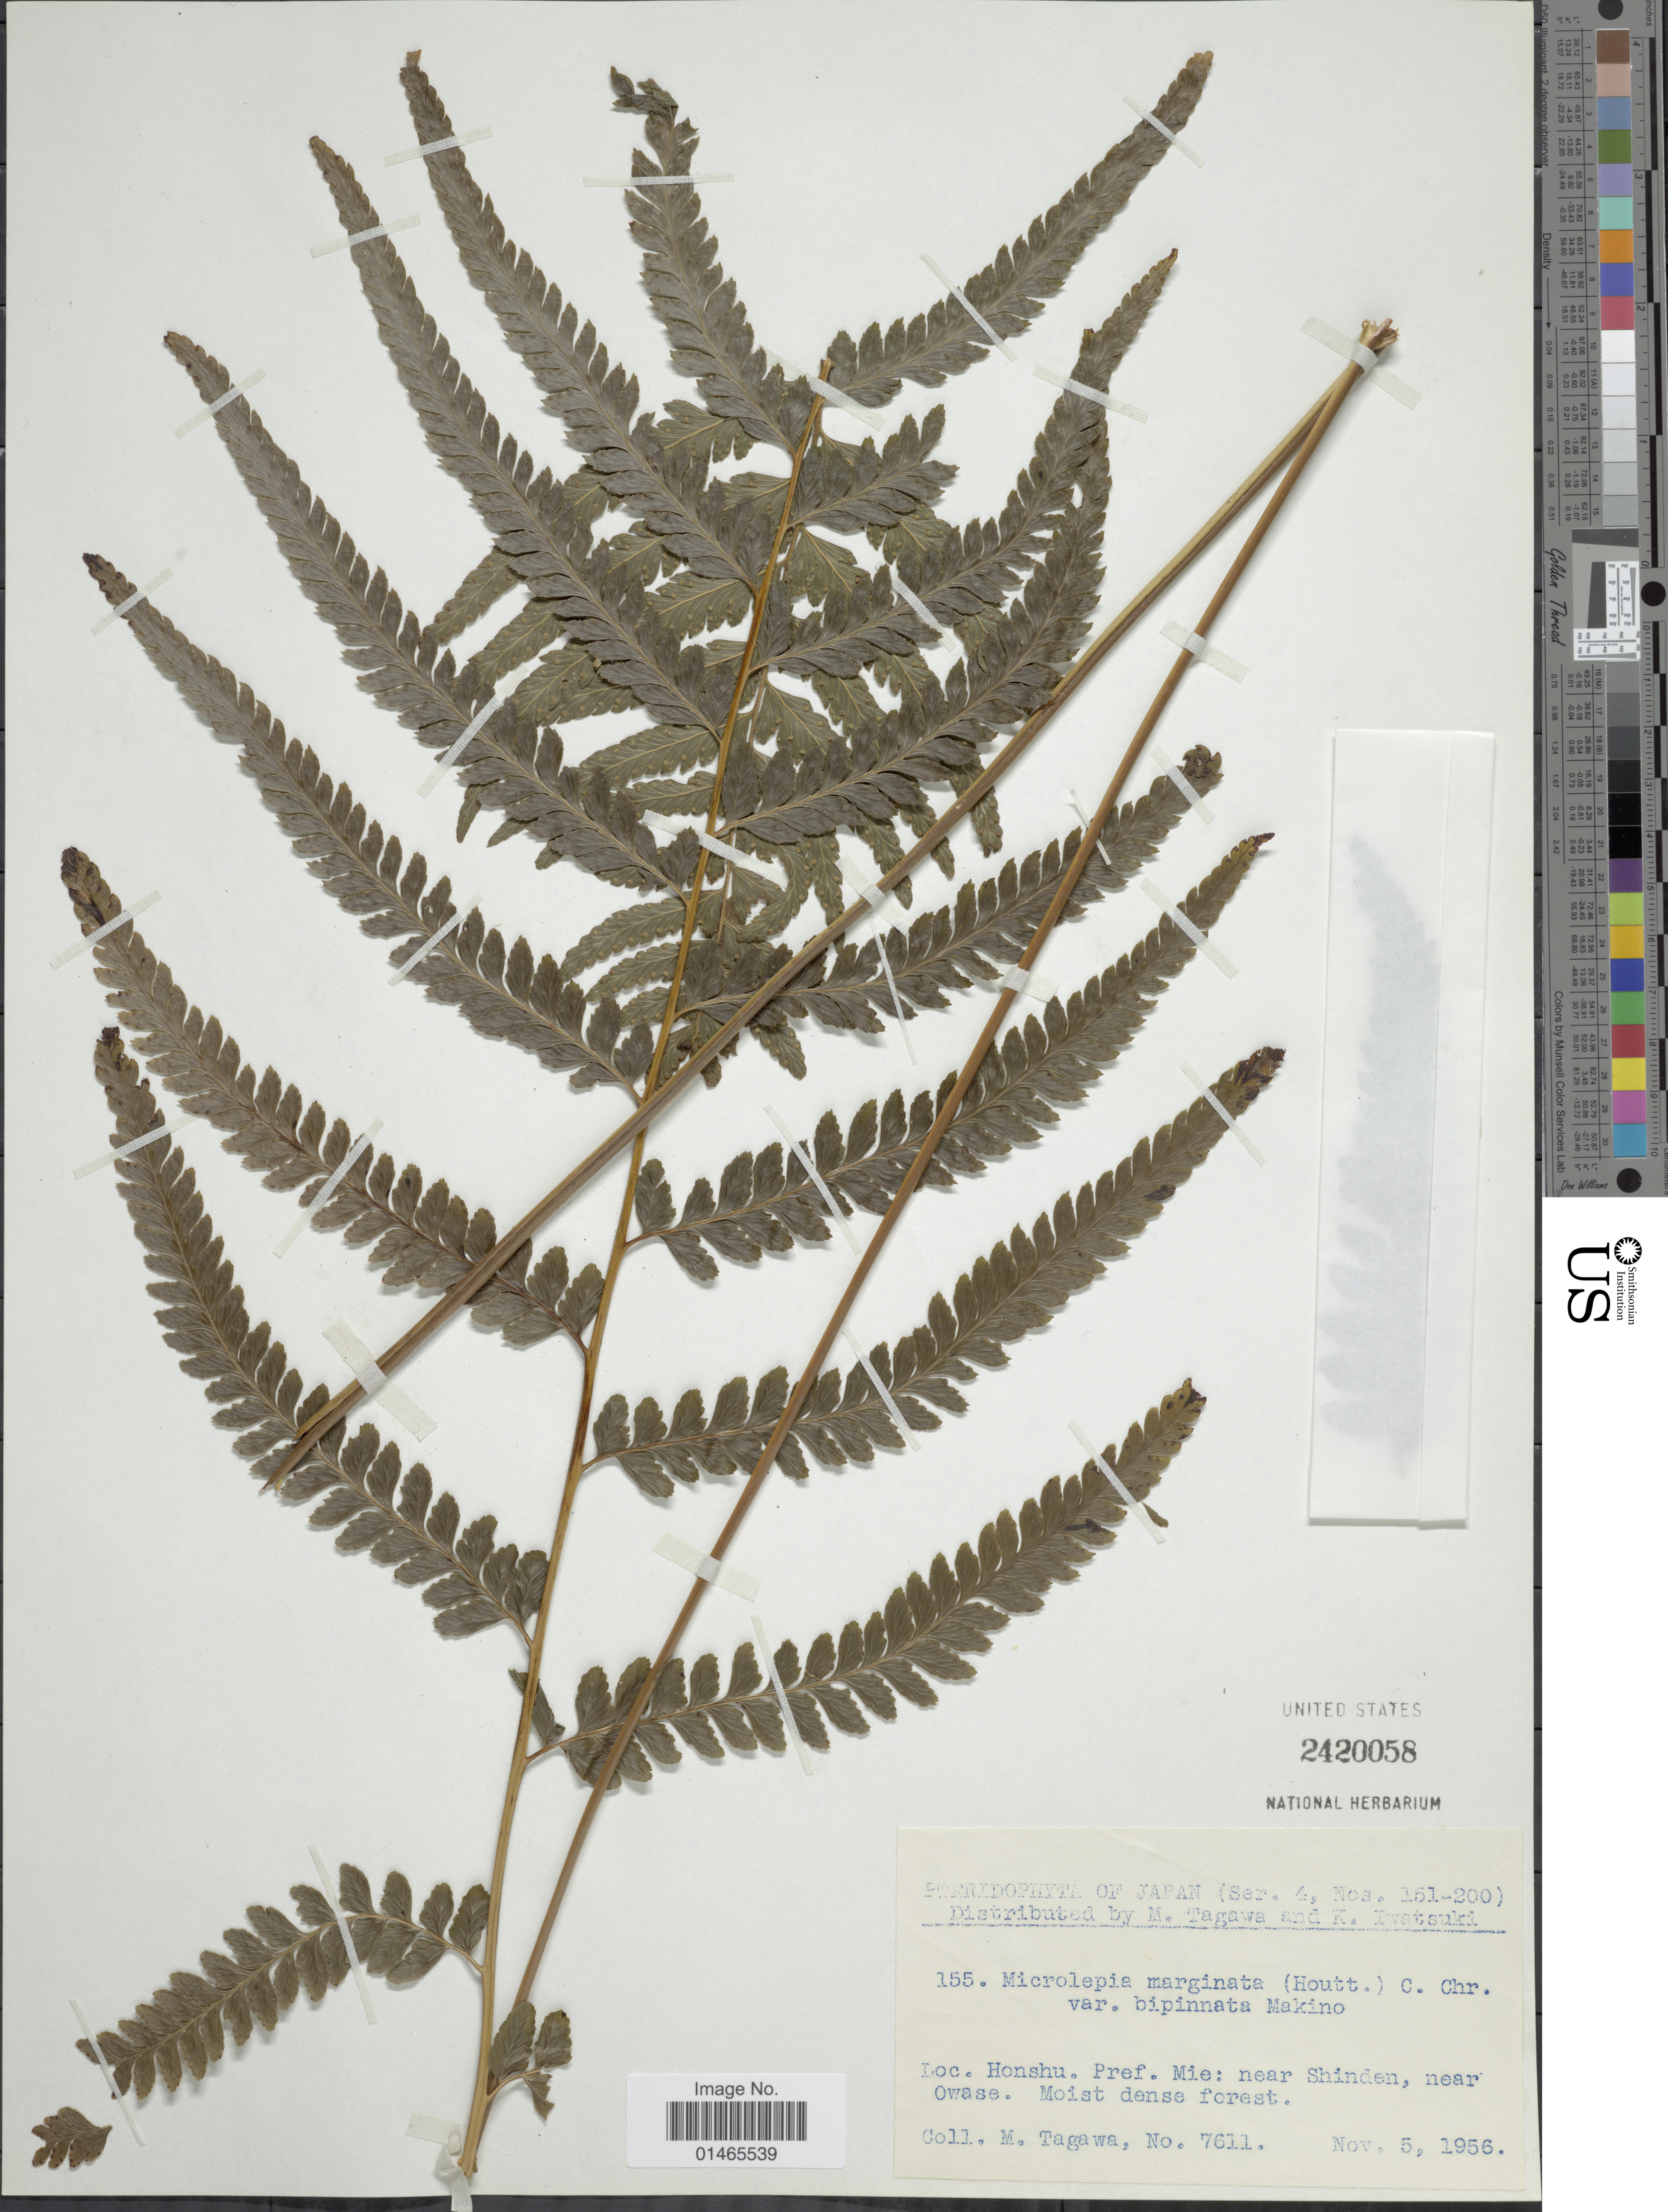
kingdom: Plantae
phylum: Tracheophyta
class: Polypodiopsida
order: Polypodiales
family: Dennstaedtiaceae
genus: Microlepia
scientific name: Microlepia marginata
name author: (Houtt.) C. Chr.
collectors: M. Tagawa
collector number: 7611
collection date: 1956-11-05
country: Japan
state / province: Mie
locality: Honshu, near Shinden, near Owase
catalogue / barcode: US 2420058